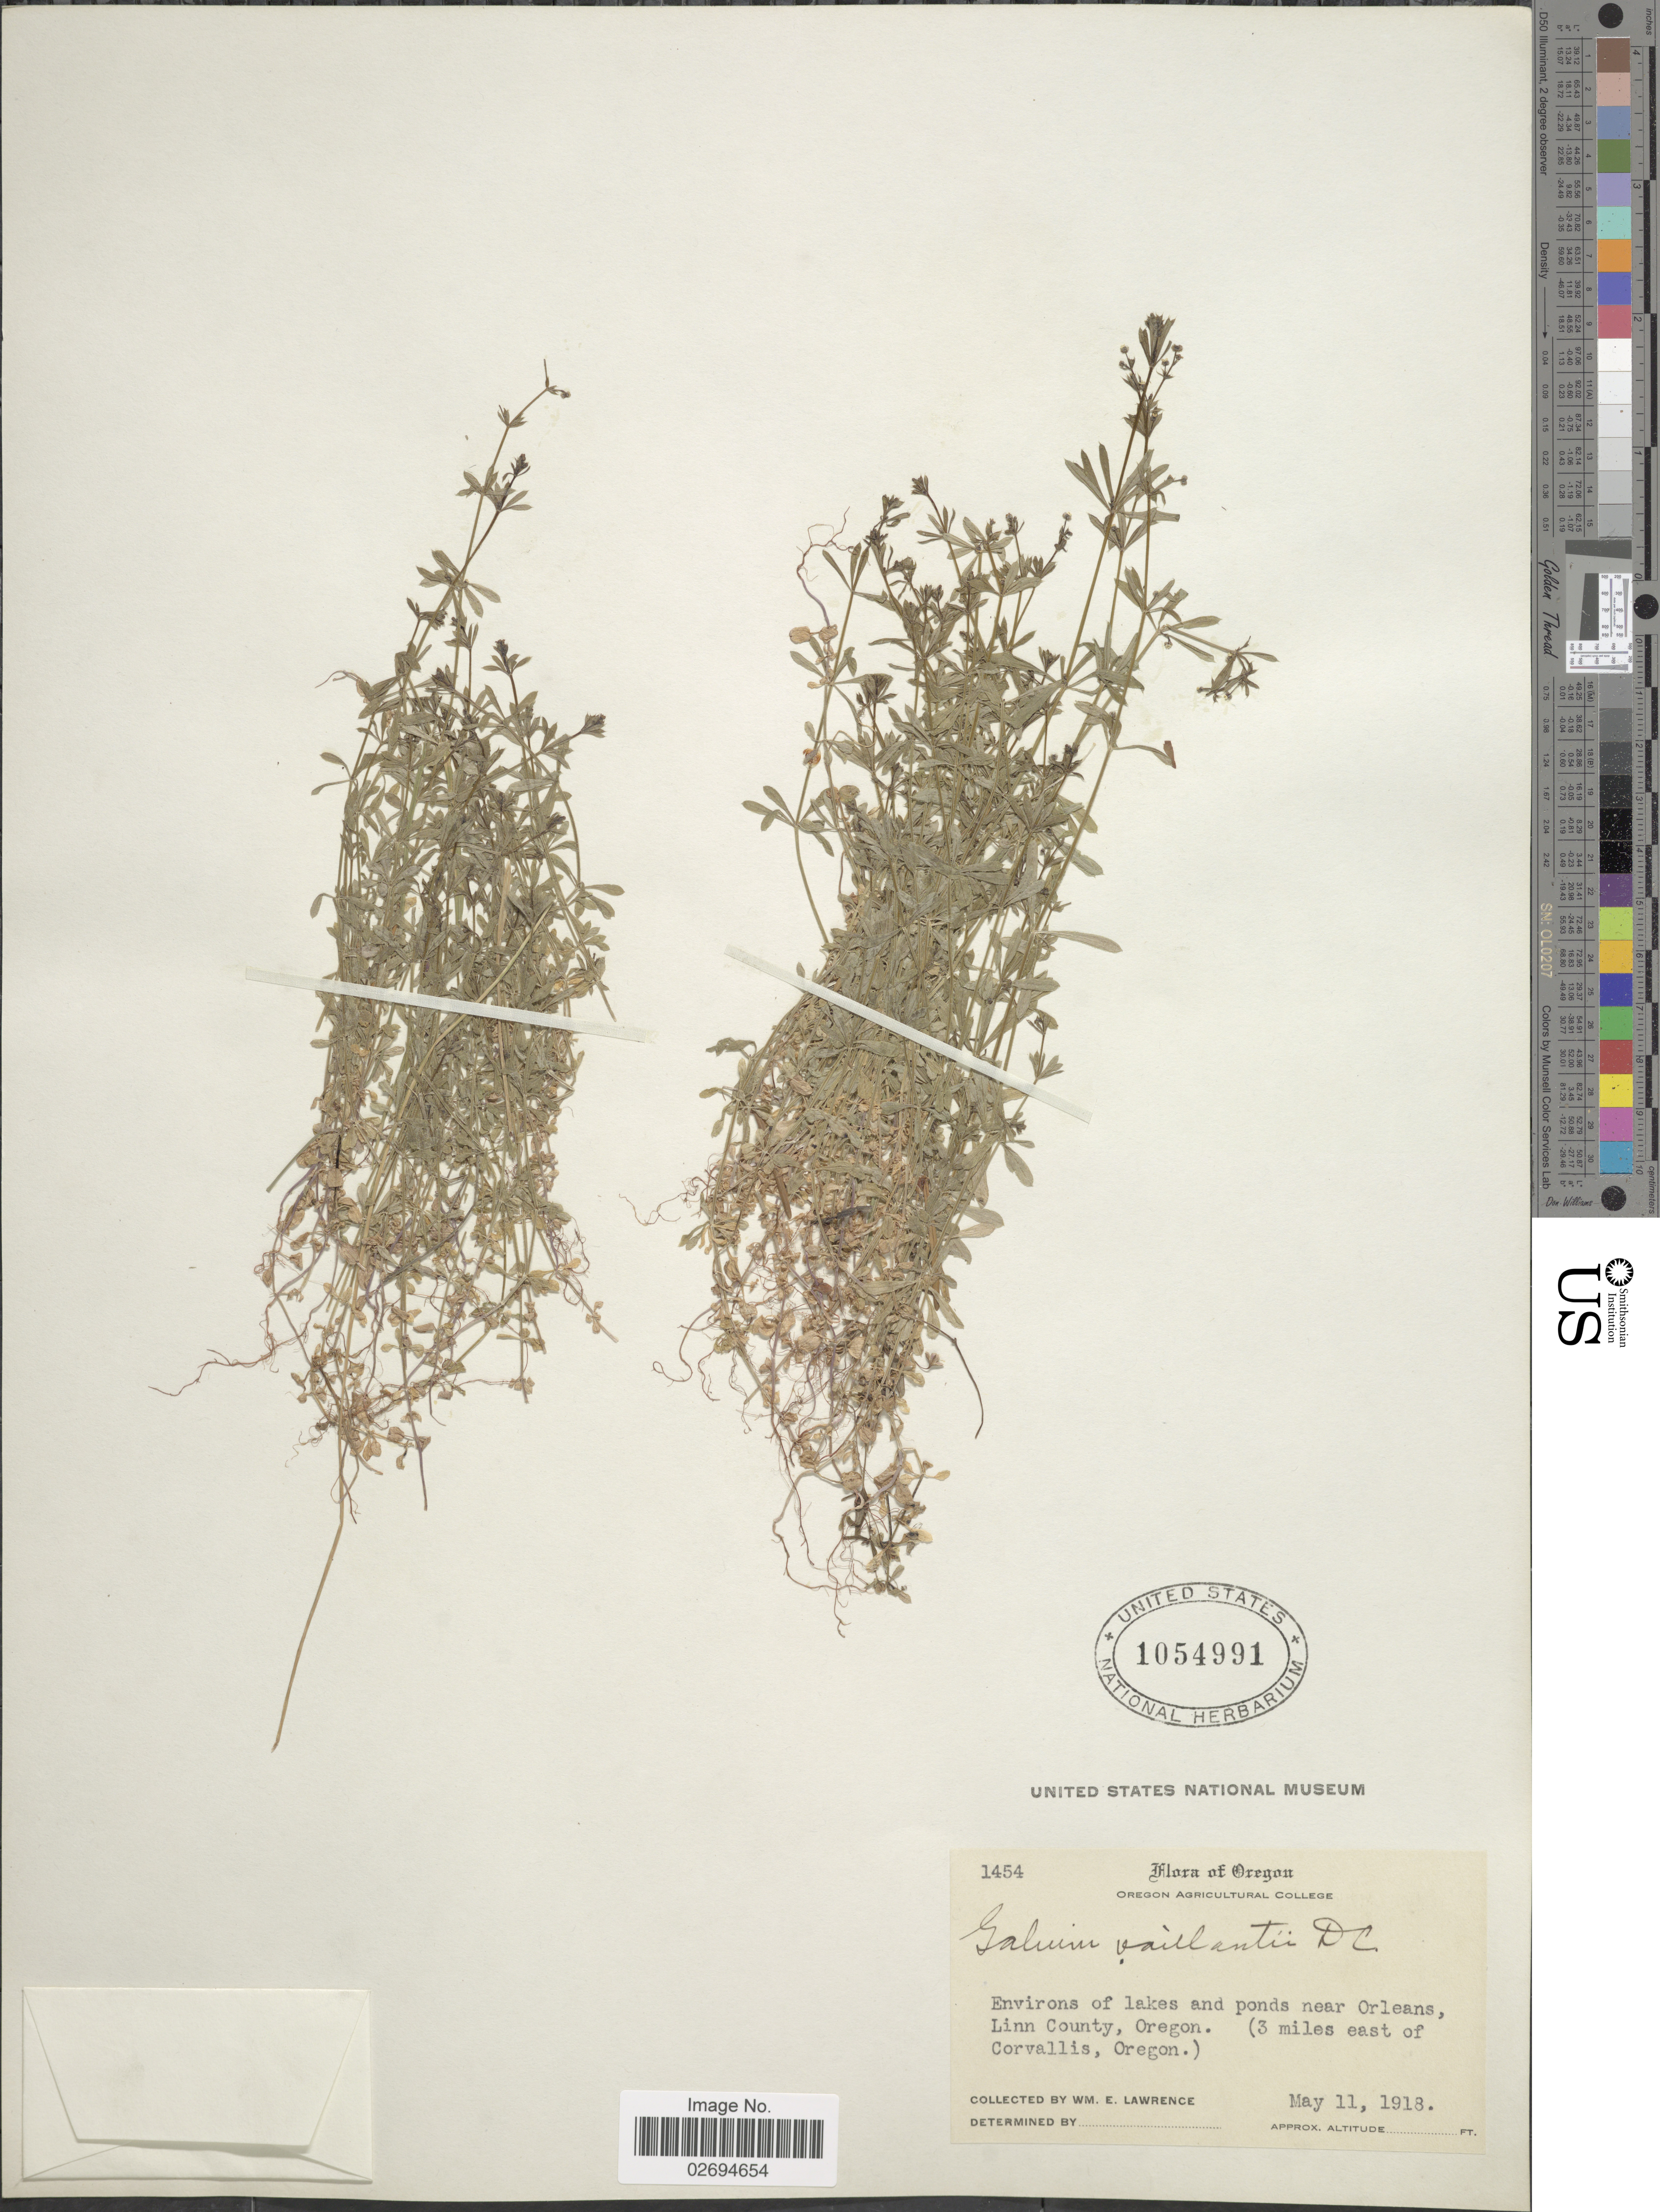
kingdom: Plantae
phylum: Tracheophyta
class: Magnoliopsida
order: Gentianales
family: Rubiaceae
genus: Galium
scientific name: Galium vaillantii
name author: DC.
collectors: W. Lawrence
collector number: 1454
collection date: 1918-05-11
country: United States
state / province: Oregon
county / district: Linn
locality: Environs of lakes and ponds near Orleans, Linn County (3 miles east of Corvallis)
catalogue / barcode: US 1054991